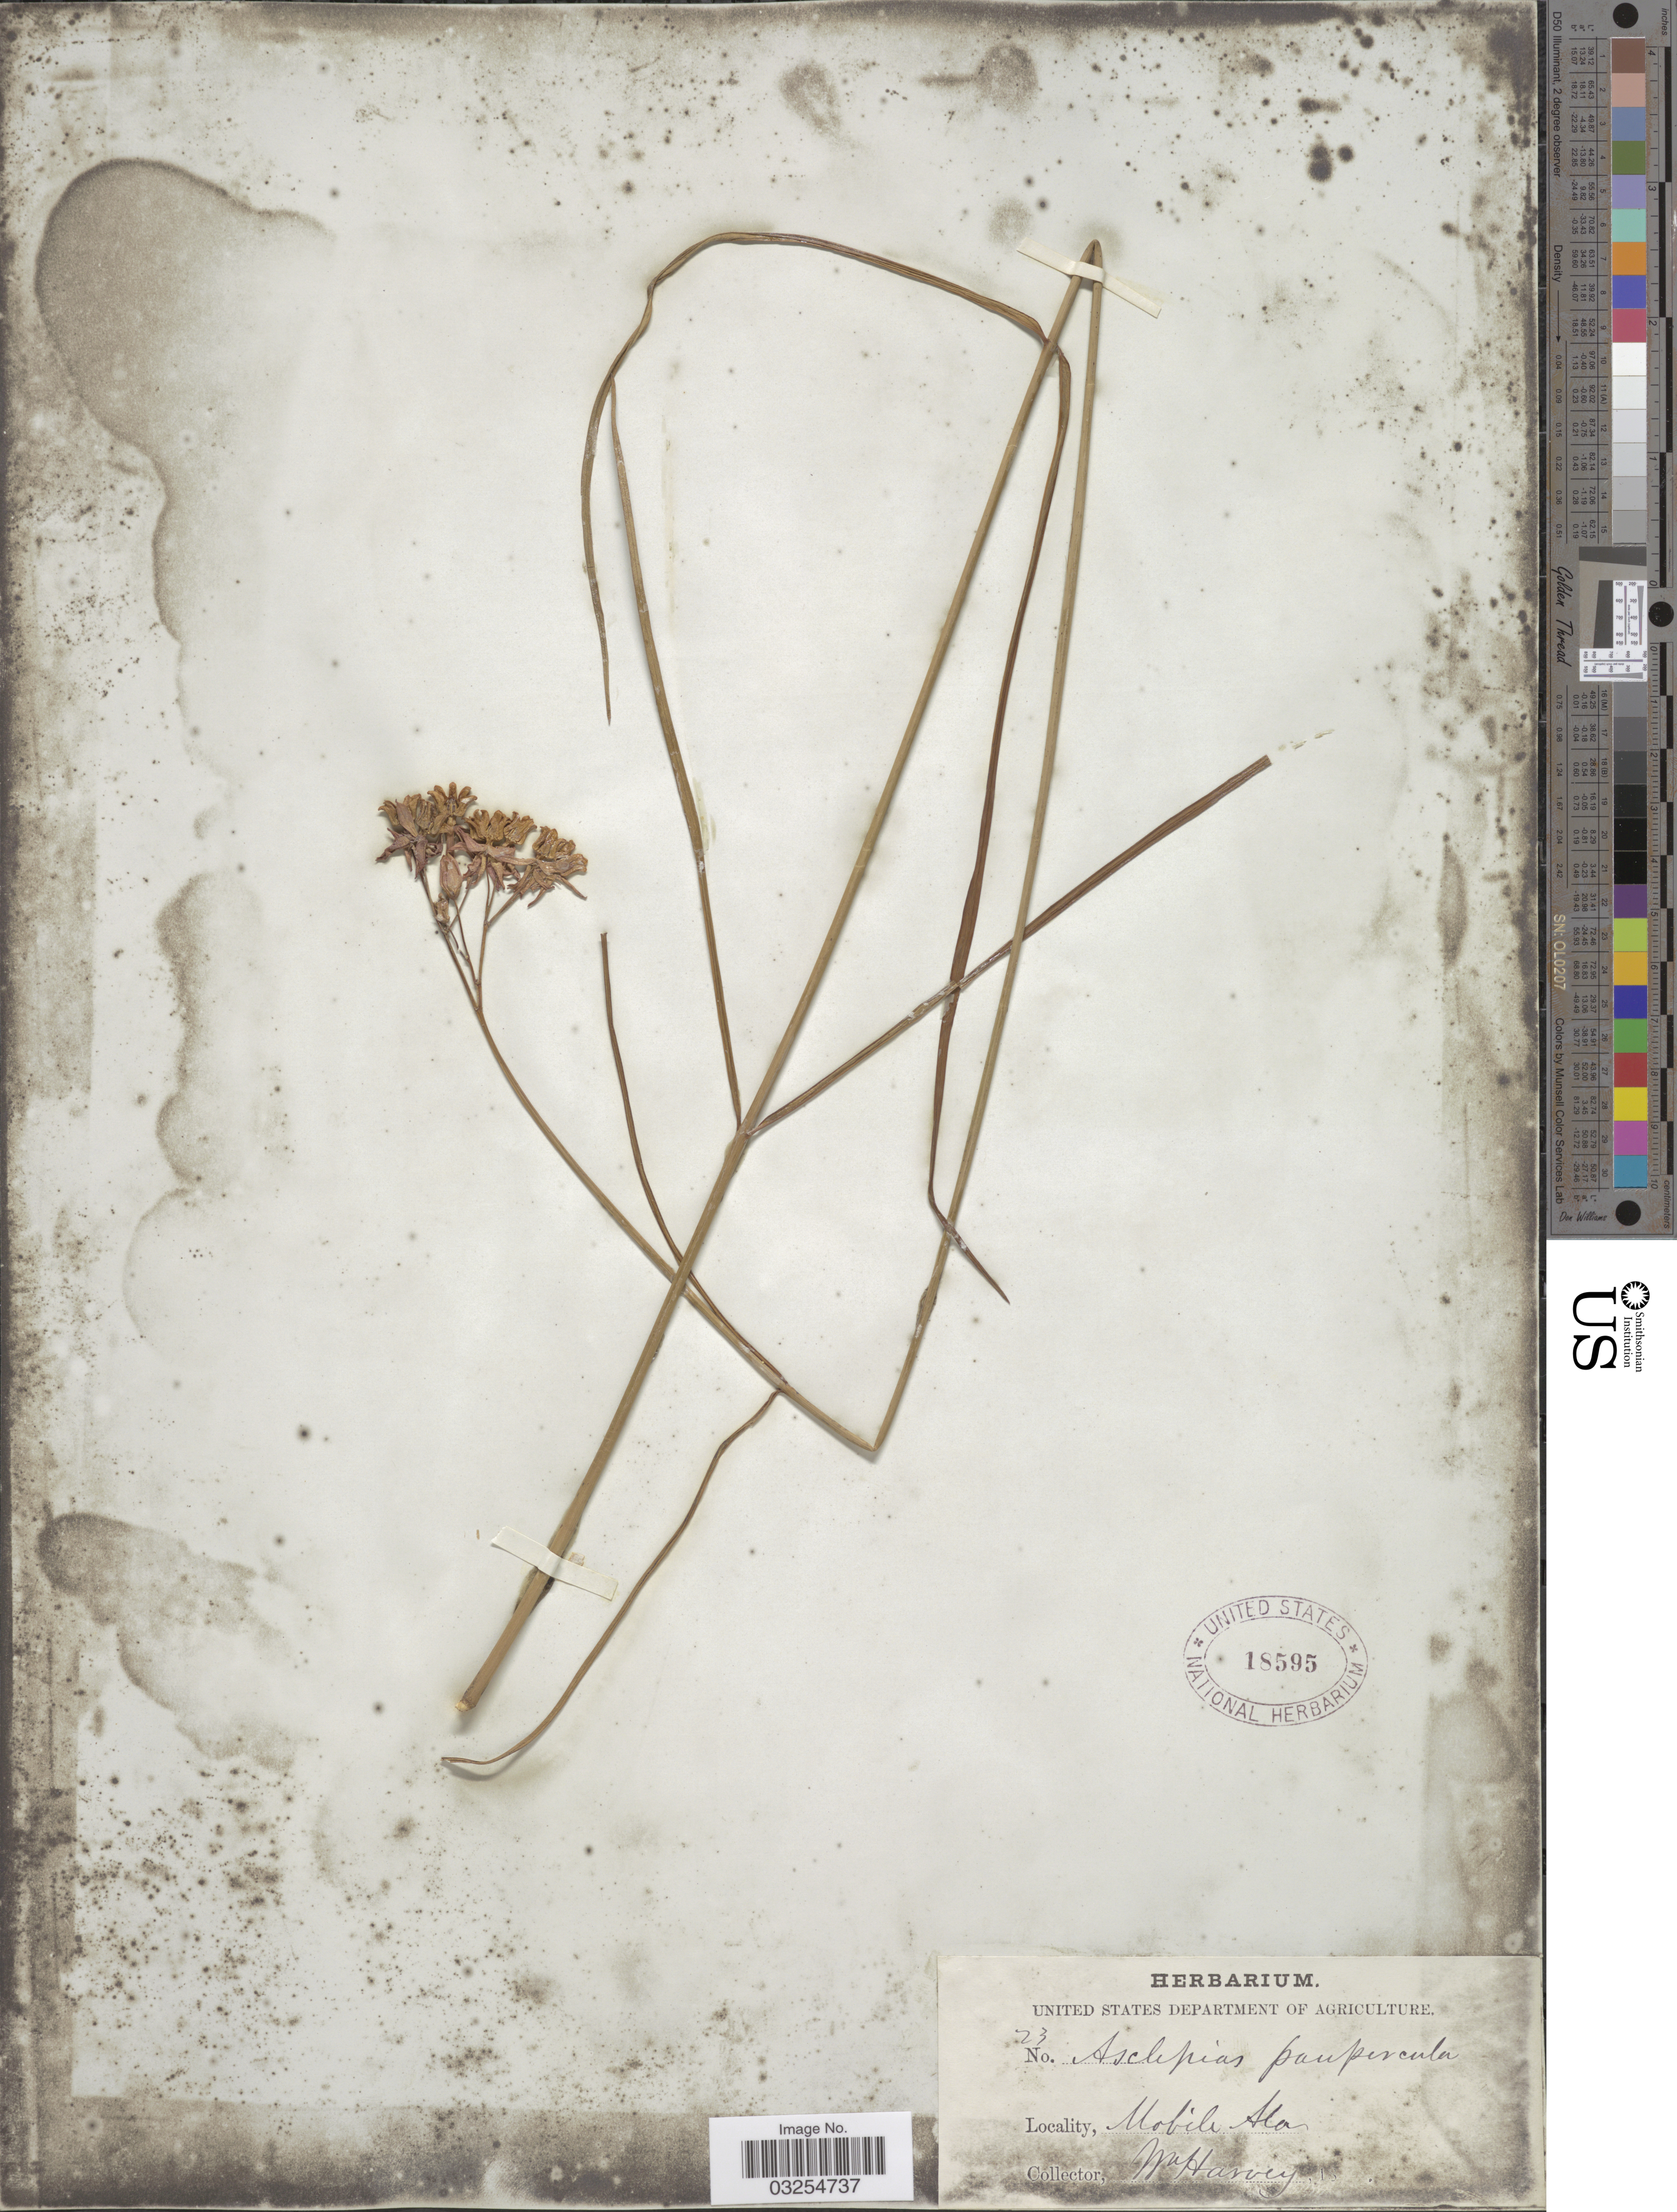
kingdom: Plantae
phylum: Tracheophyta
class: Magnoliopsida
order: Gentianales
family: Apocynaceae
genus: Asclepias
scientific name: Asclepias lanceolata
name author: Walter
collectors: W. Harvey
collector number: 23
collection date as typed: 18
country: United States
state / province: Alabama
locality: Mobile.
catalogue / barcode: US 18595